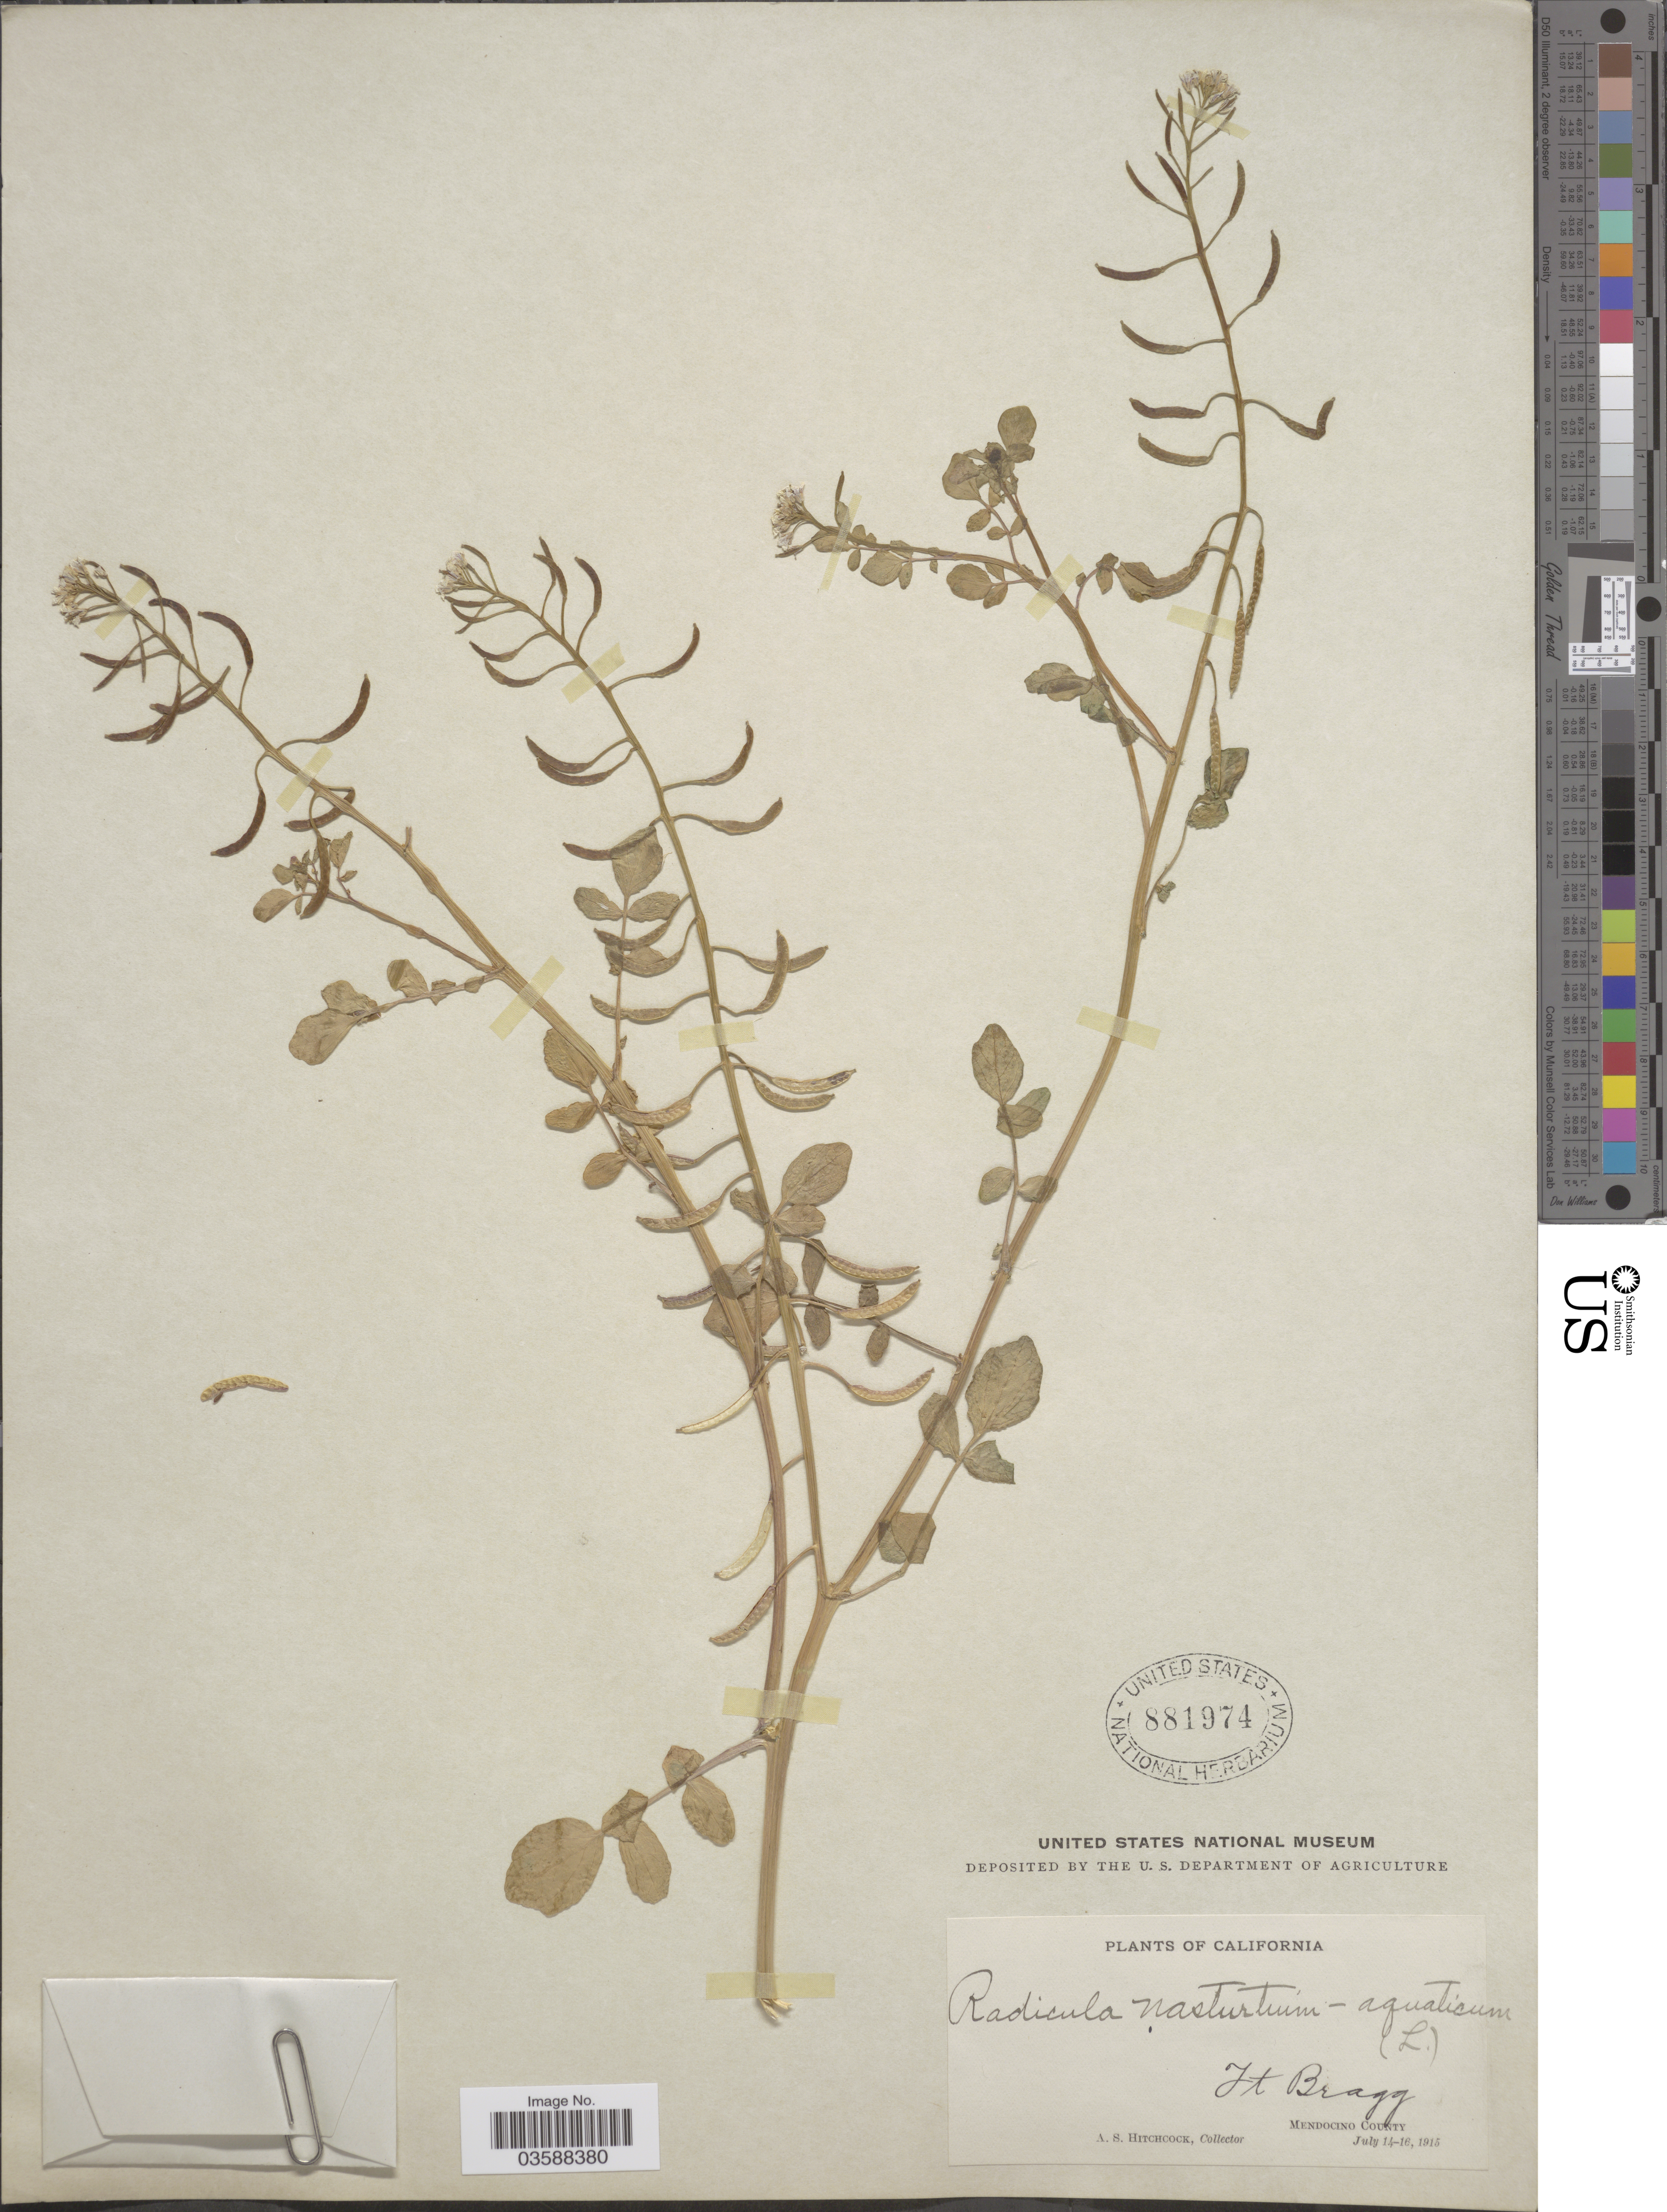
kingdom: Plantae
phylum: Tracheophyta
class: Magnoliopsida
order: Brassicales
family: Brassicaceae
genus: Nasturtium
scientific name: Nasturtium officinale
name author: R. Br.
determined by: Strong, M. T., (US), Smithsonian Institution - National Museum of Natural History (UNITED STATES)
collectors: A. S. Hitchcock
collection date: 1915-07-14/1915-07-16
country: United States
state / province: California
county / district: Mendocino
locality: Ft Bragg, Mendocino County.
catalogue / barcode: US 881974